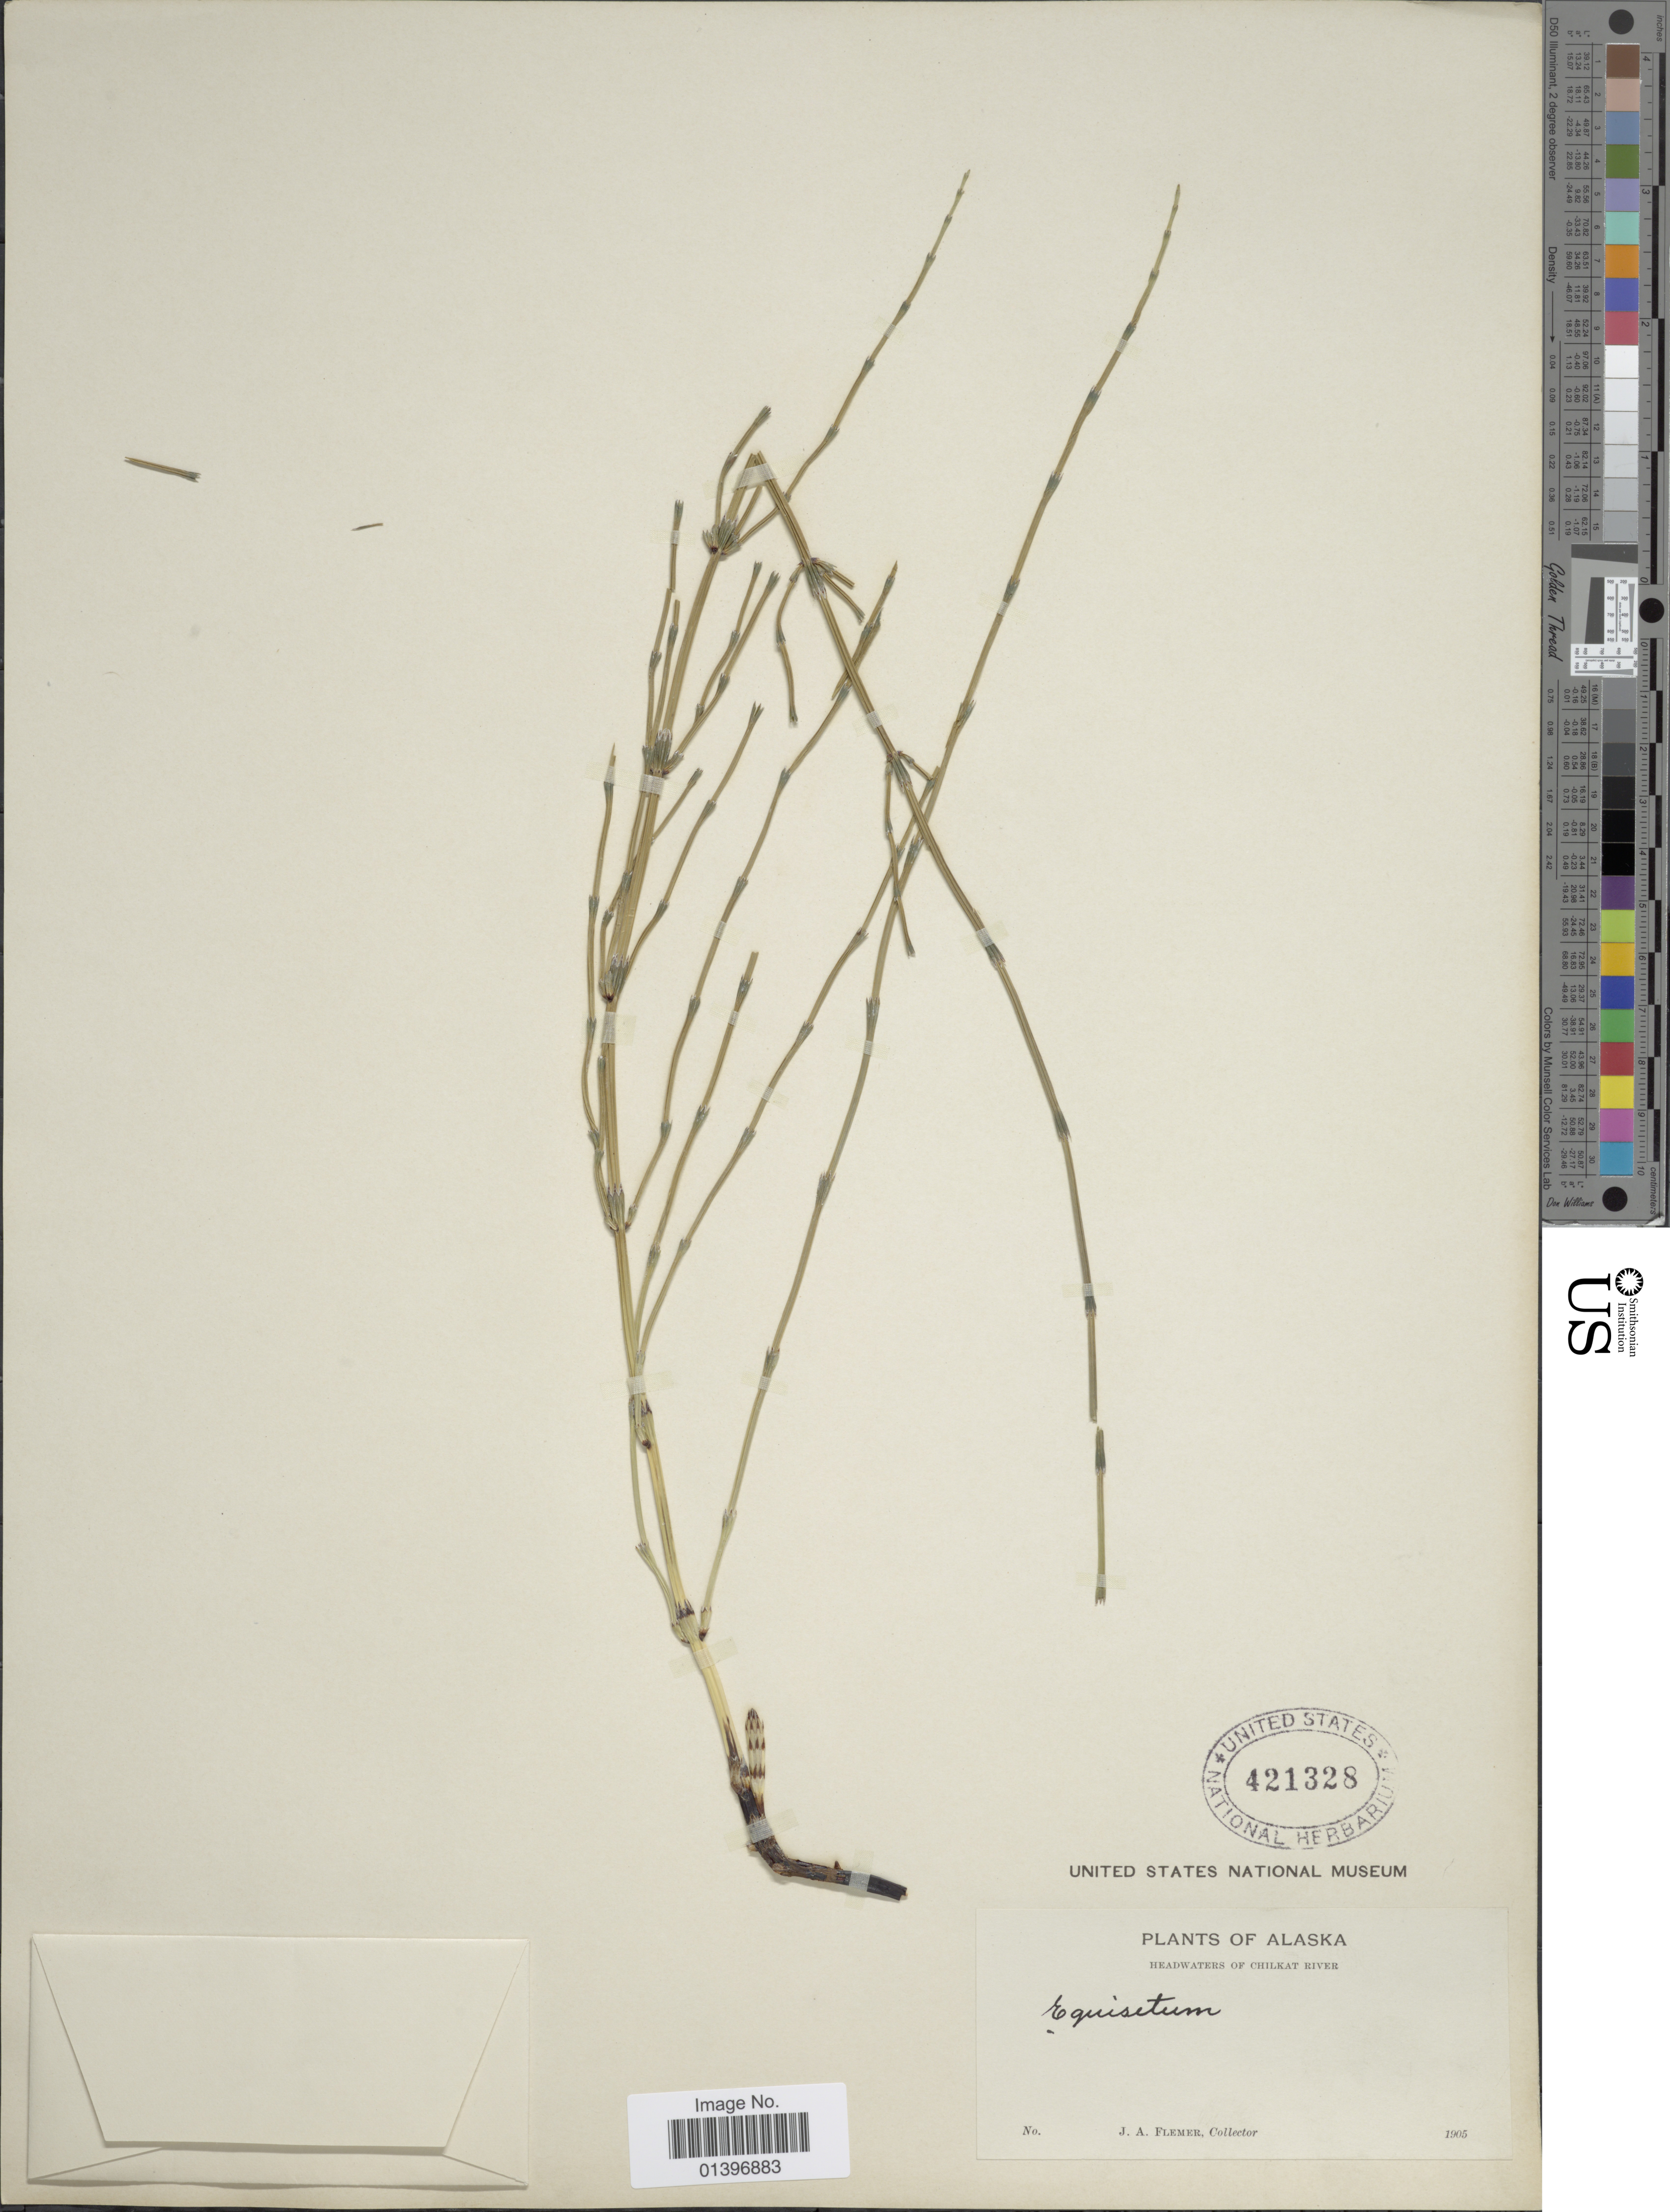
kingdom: Plantae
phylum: Tracheophyta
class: Polypodiopsida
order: Equisetales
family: Equisetaceae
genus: Equisetum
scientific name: Equisetum palustre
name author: L.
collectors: J. Flemer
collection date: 1905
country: United States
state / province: Alaska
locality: Headwaters of Chilkat River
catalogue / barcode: US 421328